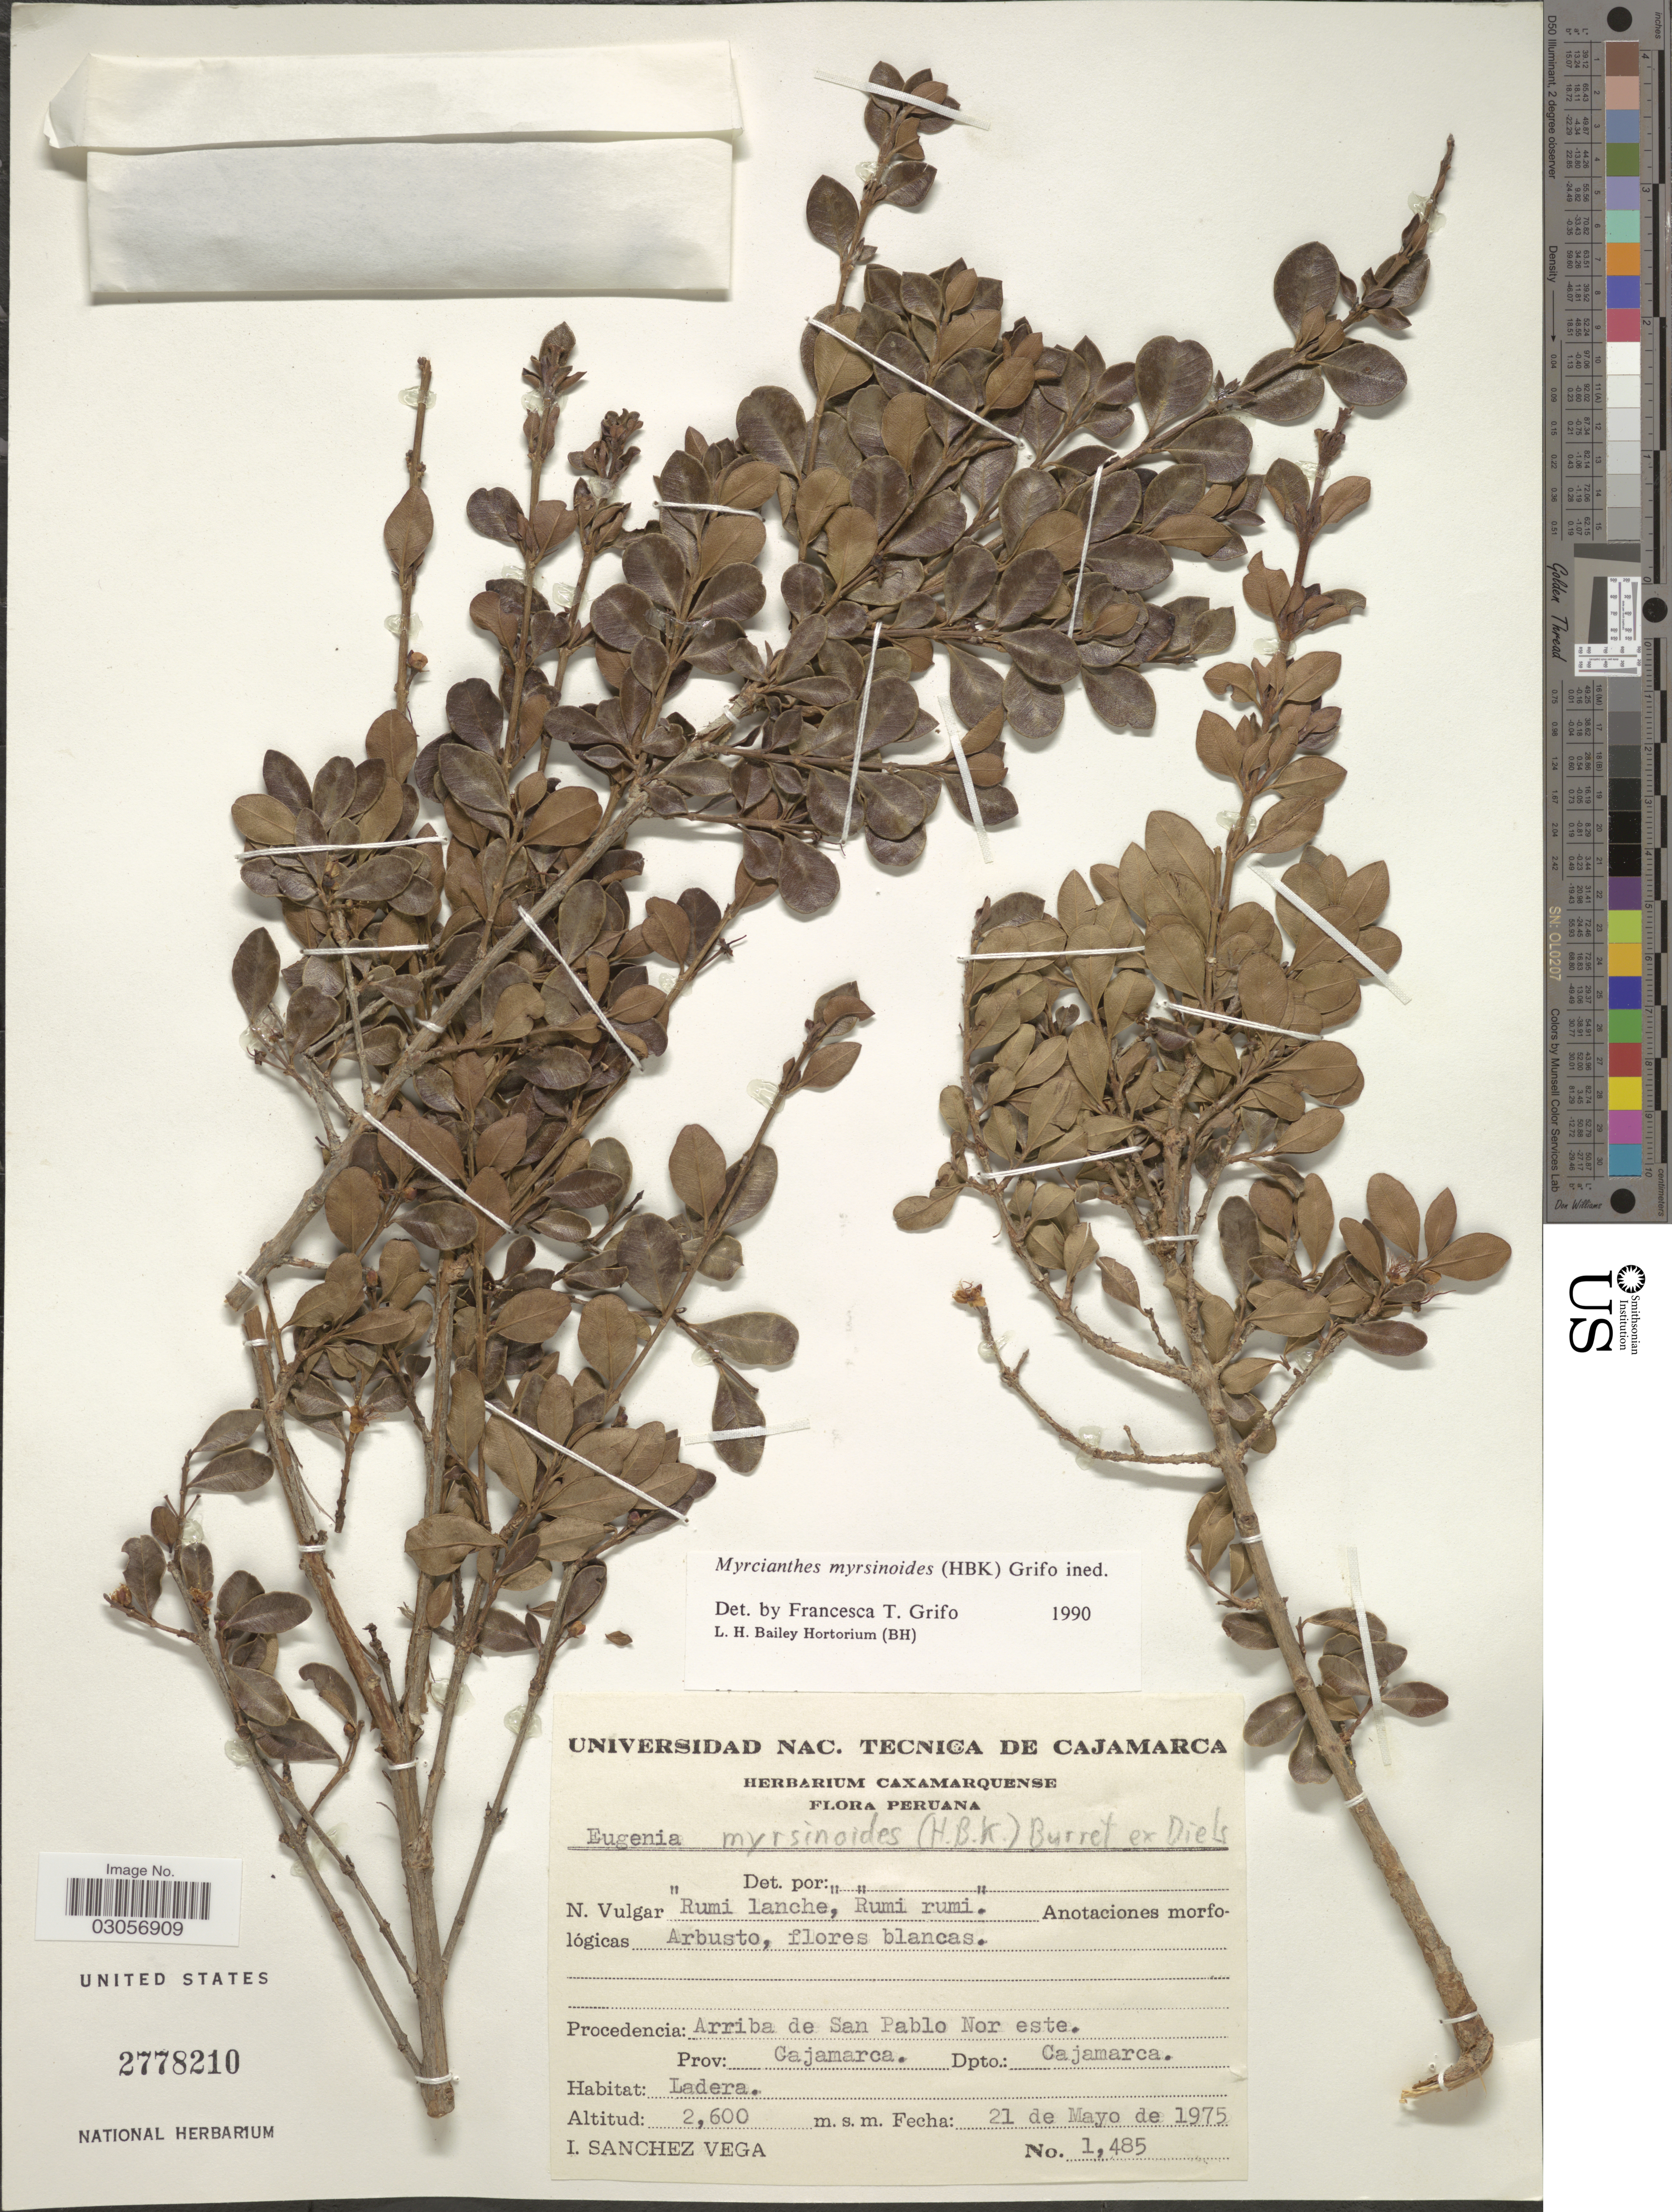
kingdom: Plantae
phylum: Tracheophyta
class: Magnoliopsida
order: Myrtales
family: Myrtaceae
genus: Myrcianthes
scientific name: Myrcianthes myrsinoides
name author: (Kunth) Grifo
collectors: I. Sánchez Vega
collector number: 1485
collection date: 1975-05-21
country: Peru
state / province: Cajamarca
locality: Procedencia: Arriba de San Pablo Nor este. Prov: Cajamarca. Dpto.: Cajamarca.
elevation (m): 2600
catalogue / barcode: US 2778210